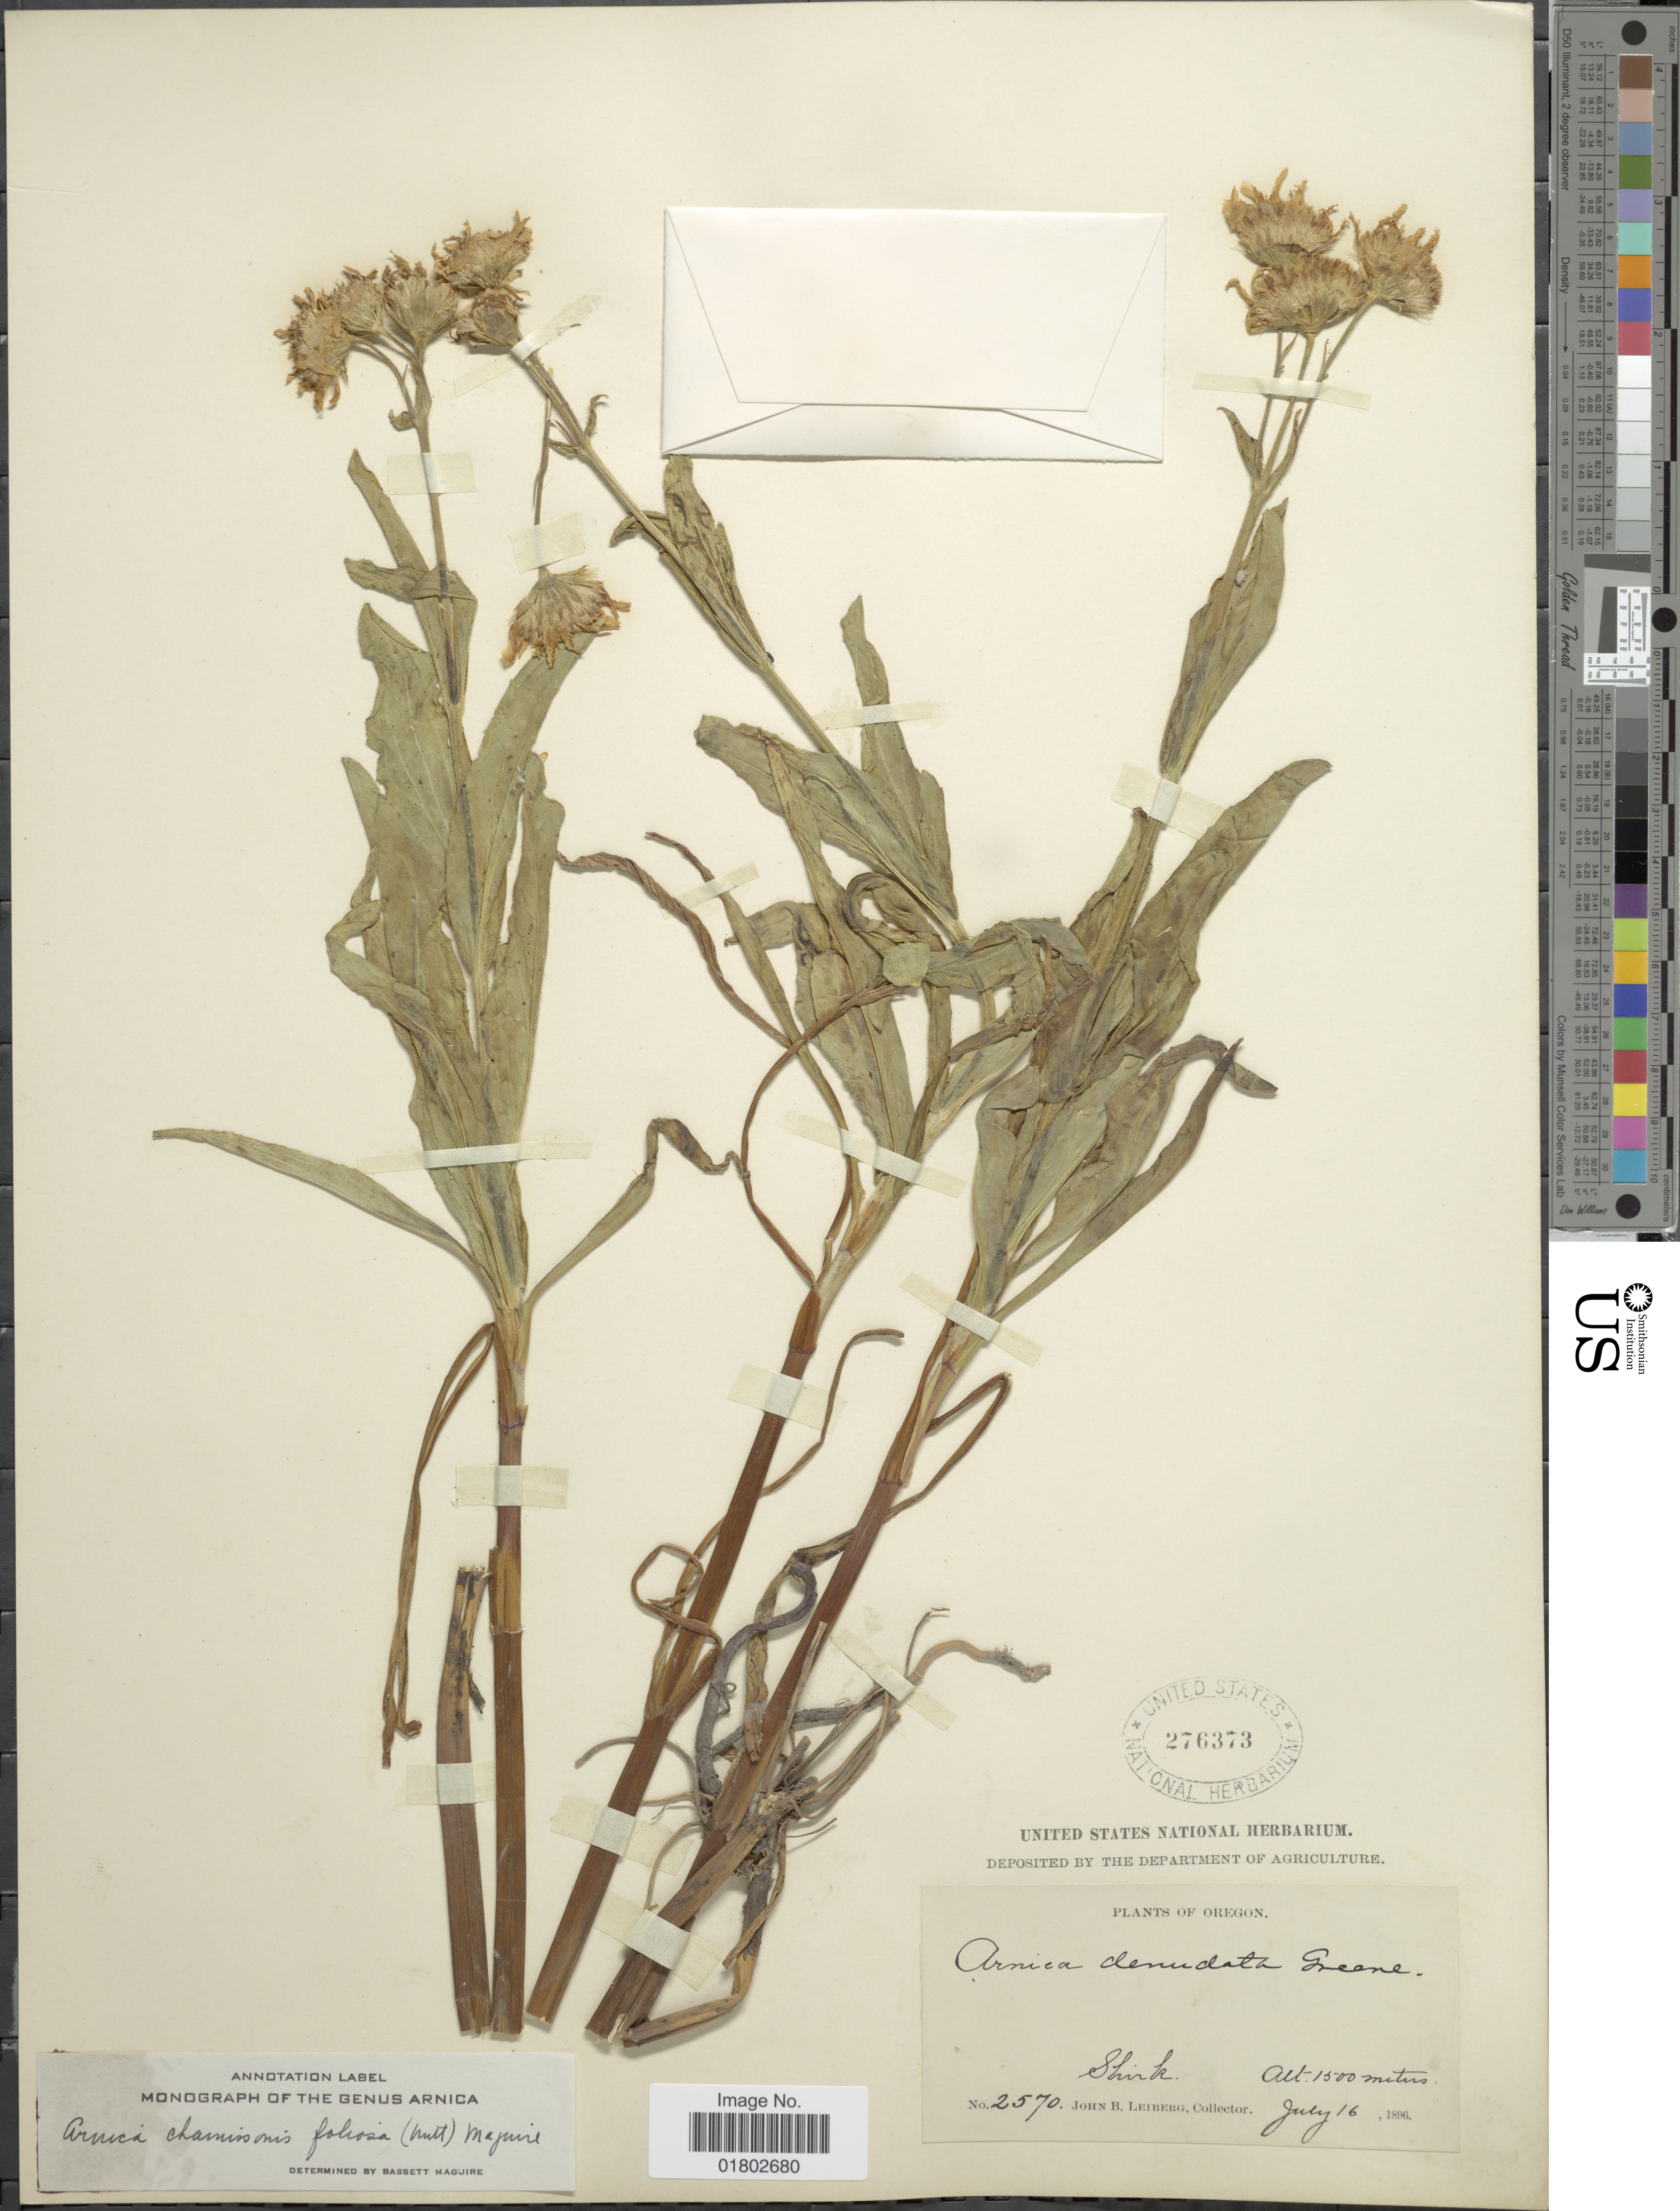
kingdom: Plantae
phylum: Tracheophyta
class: Magnoliopsida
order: Asterales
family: Asteraceae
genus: Arnica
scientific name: Arnica chamissonis subsp. foliosa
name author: (Nutt.) Maguire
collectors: J. B. Leiberg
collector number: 2570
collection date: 1896-07-16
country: United States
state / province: Oregon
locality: Shirk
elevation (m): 1500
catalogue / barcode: US 276373